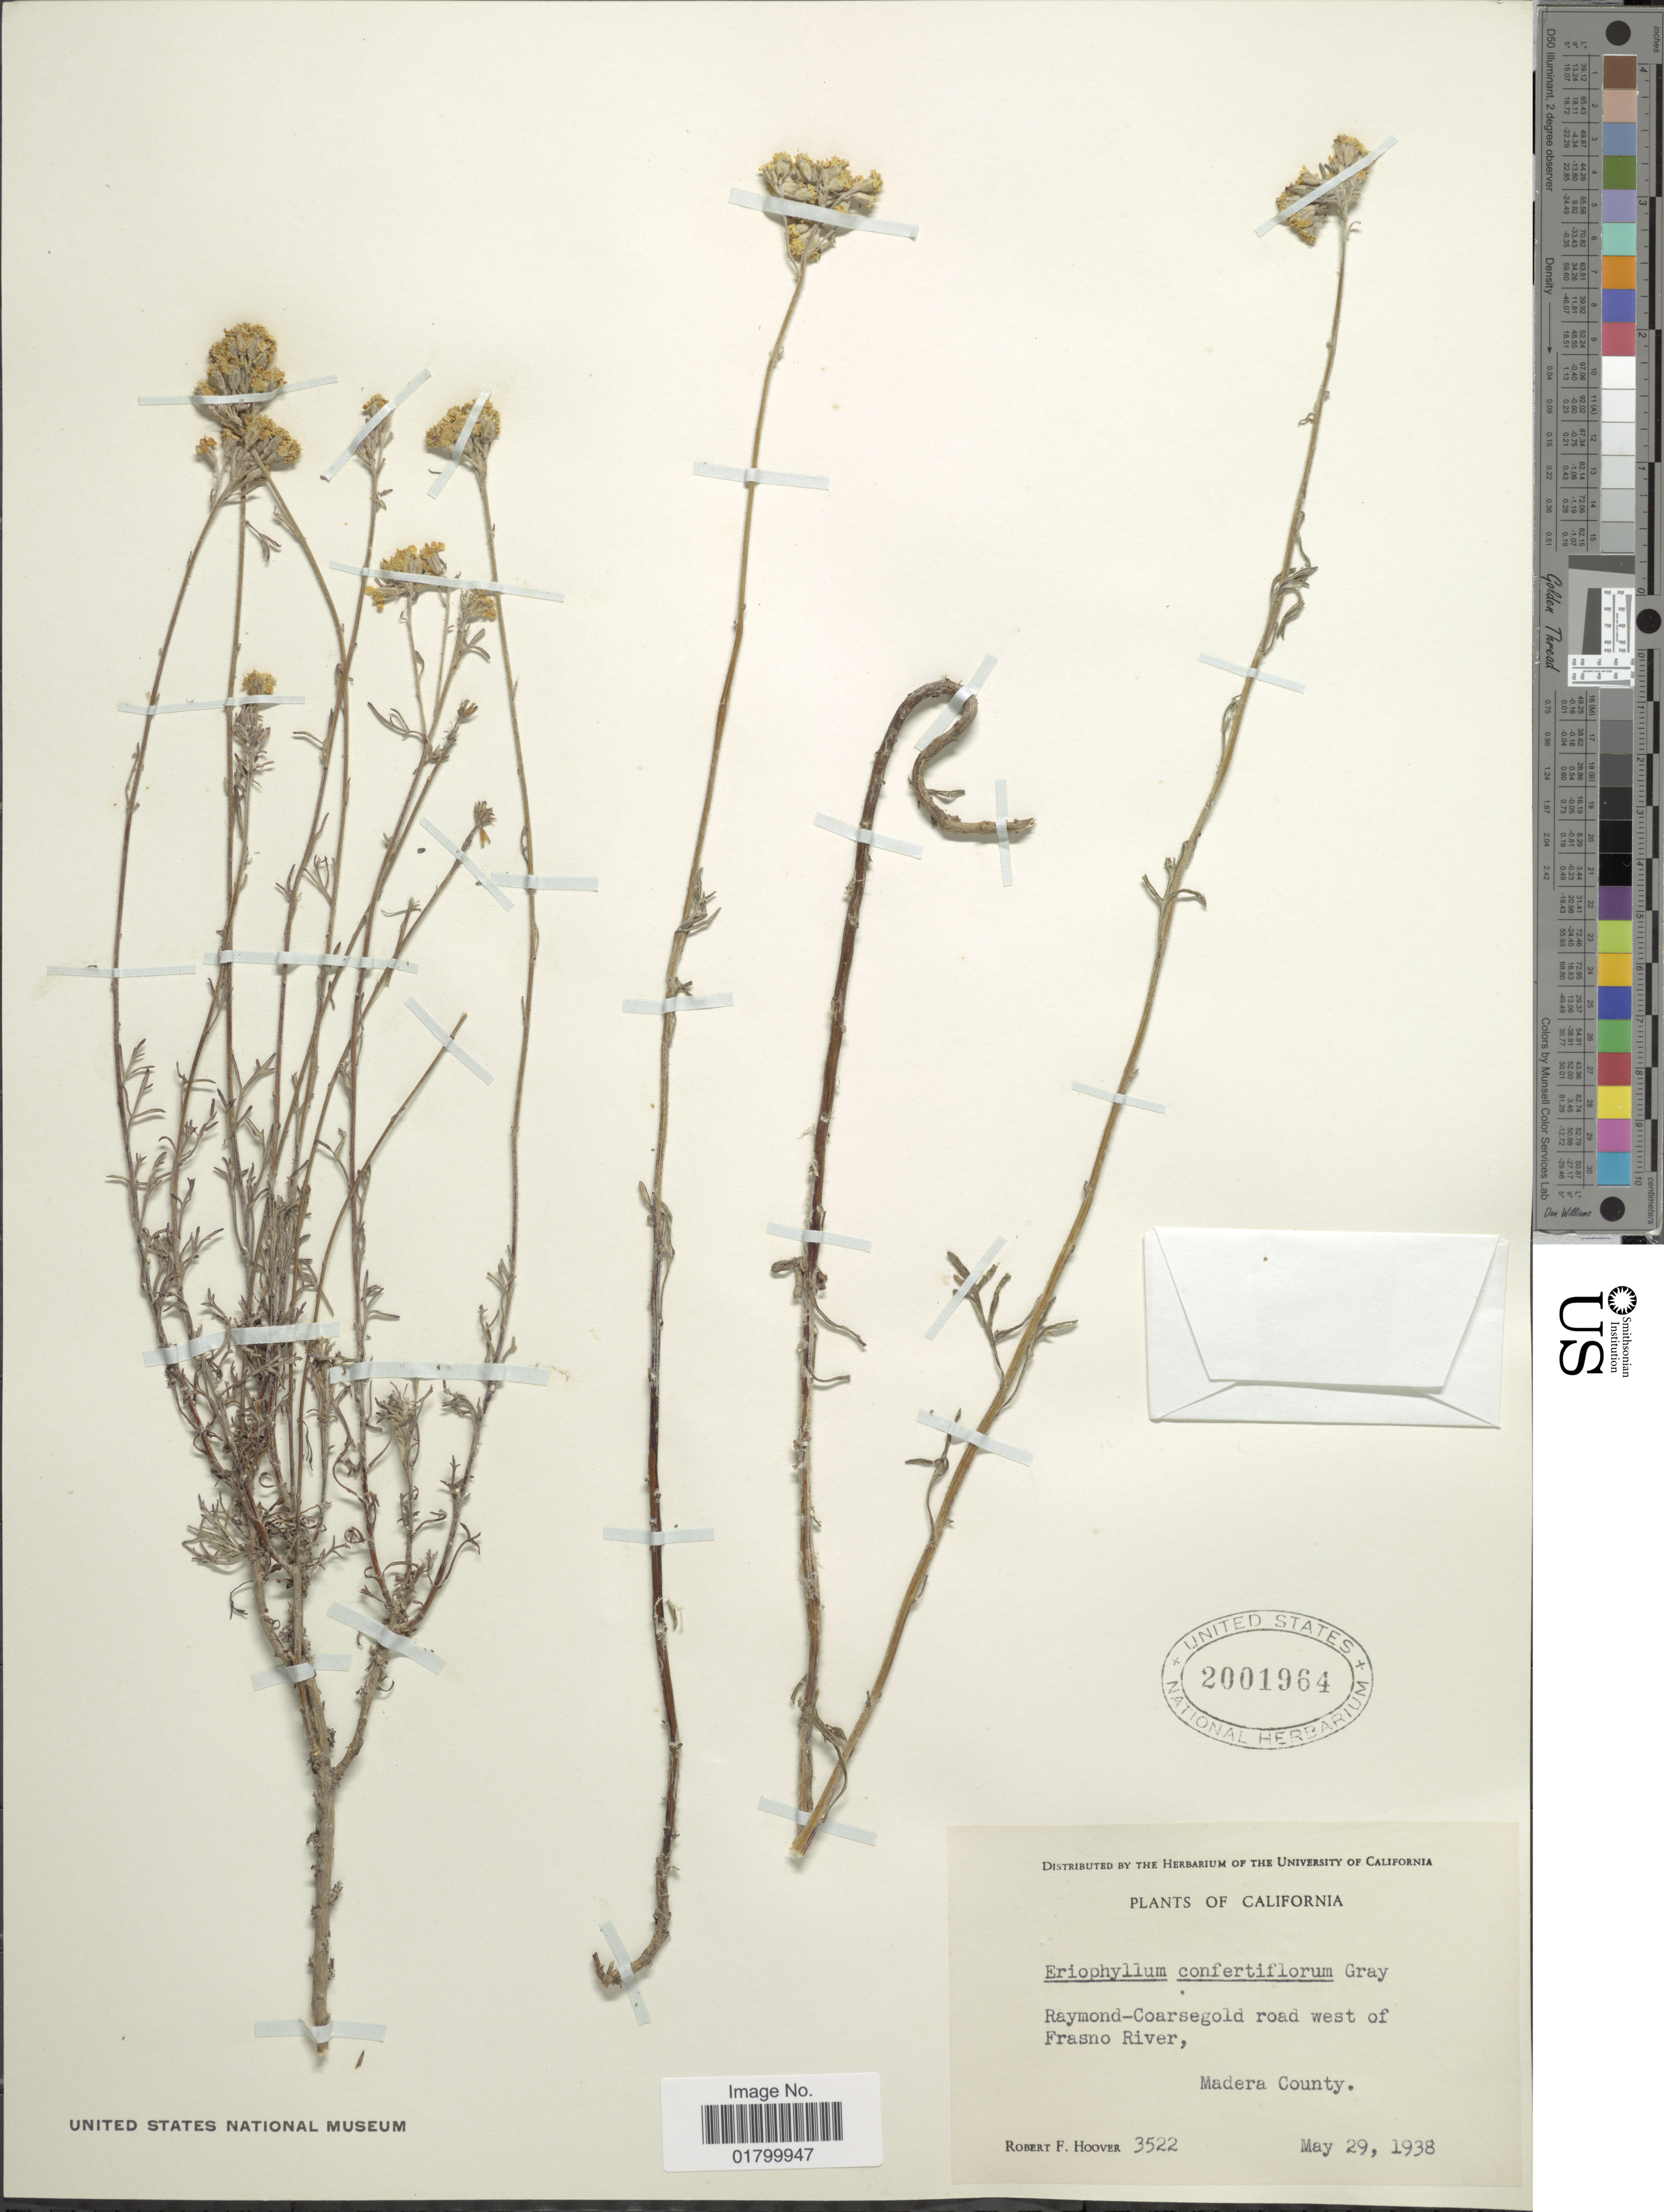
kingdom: Plantae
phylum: Tracheophyta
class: Magnoliopsida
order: Asterales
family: Asteraceae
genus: Eriophyllum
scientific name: Eriophyllum confertiflorum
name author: (DC.) A. Gray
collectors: R. F. Hoover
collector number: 3522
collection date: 1938-05-29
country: United States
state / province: California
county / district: Madera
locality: Raymond-Coarsegold road west of Frasno River, Madera County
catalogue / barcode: US 2001964